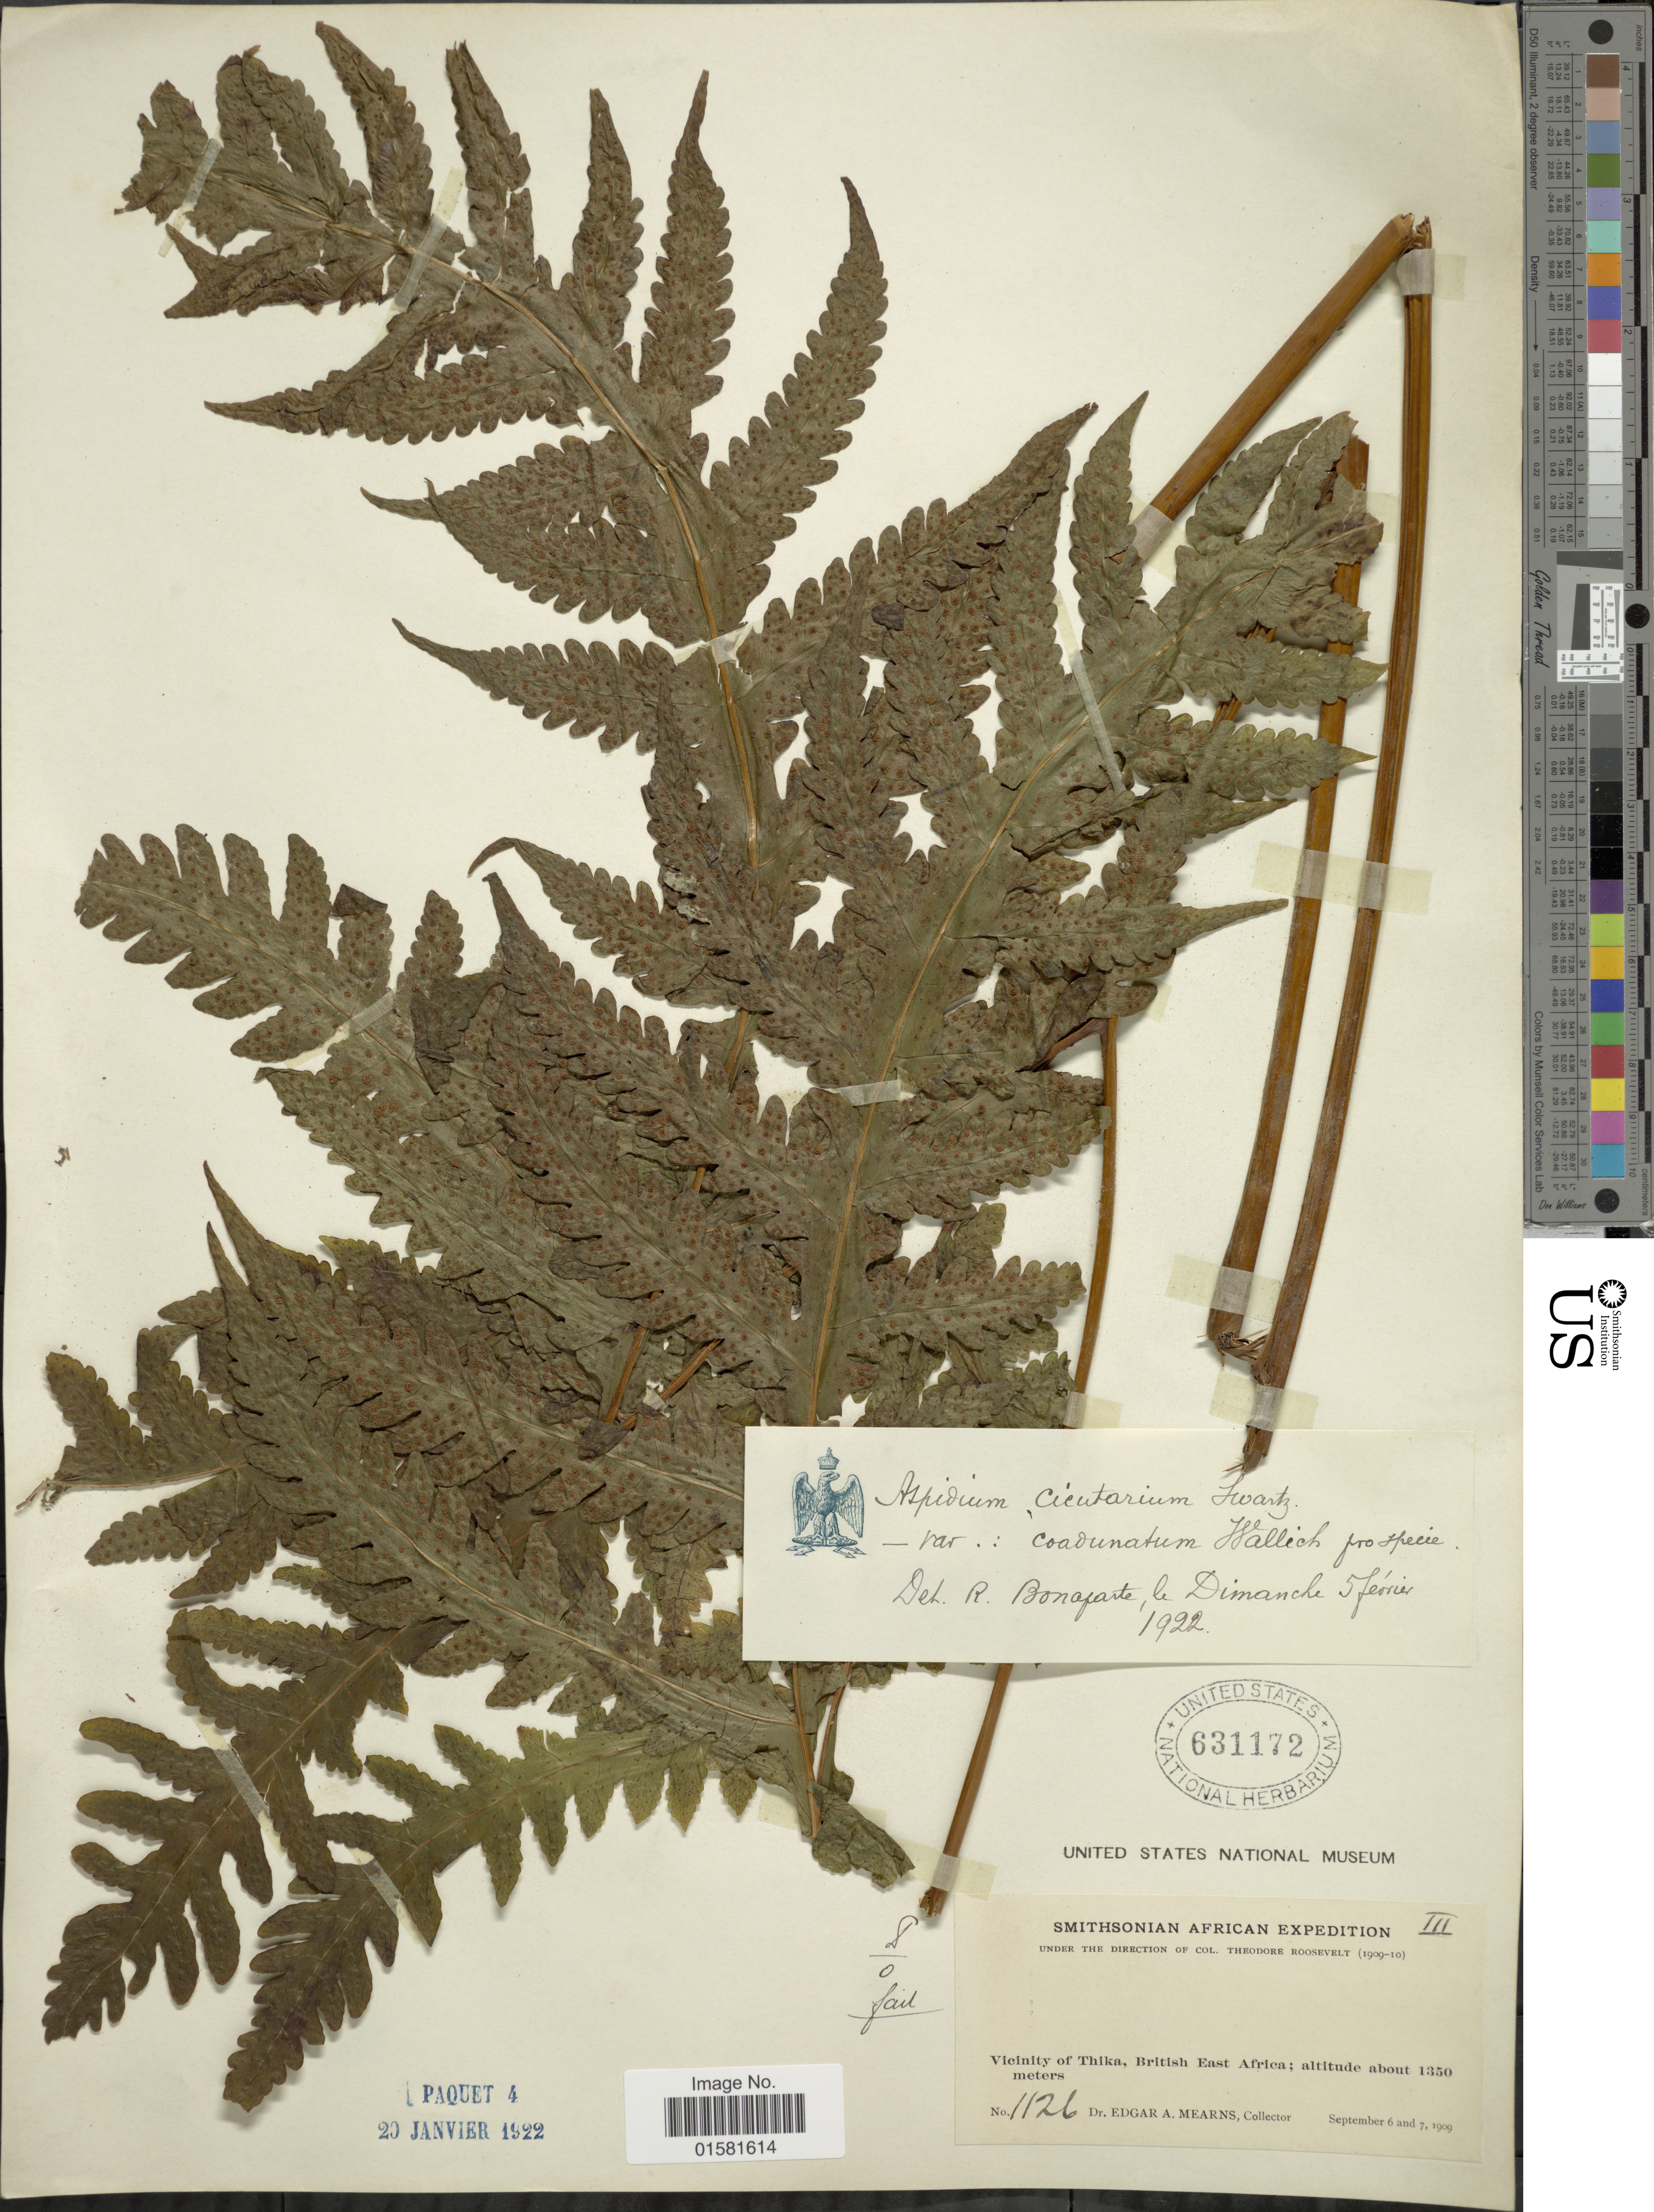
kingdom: Plantae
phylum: Tracheophyta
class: Polypodiopsida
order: Polypodiales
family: Tectariaceae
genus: Tectaria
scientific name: Tectaria macrodonta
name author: (Fée) C. Chr.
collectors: E. A. Mearns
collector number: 1126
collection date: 1909-09-06/1909-09-07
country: Kenya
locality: Vicinity of Thika, British East Africa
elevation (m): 1350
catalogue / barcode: US 631172